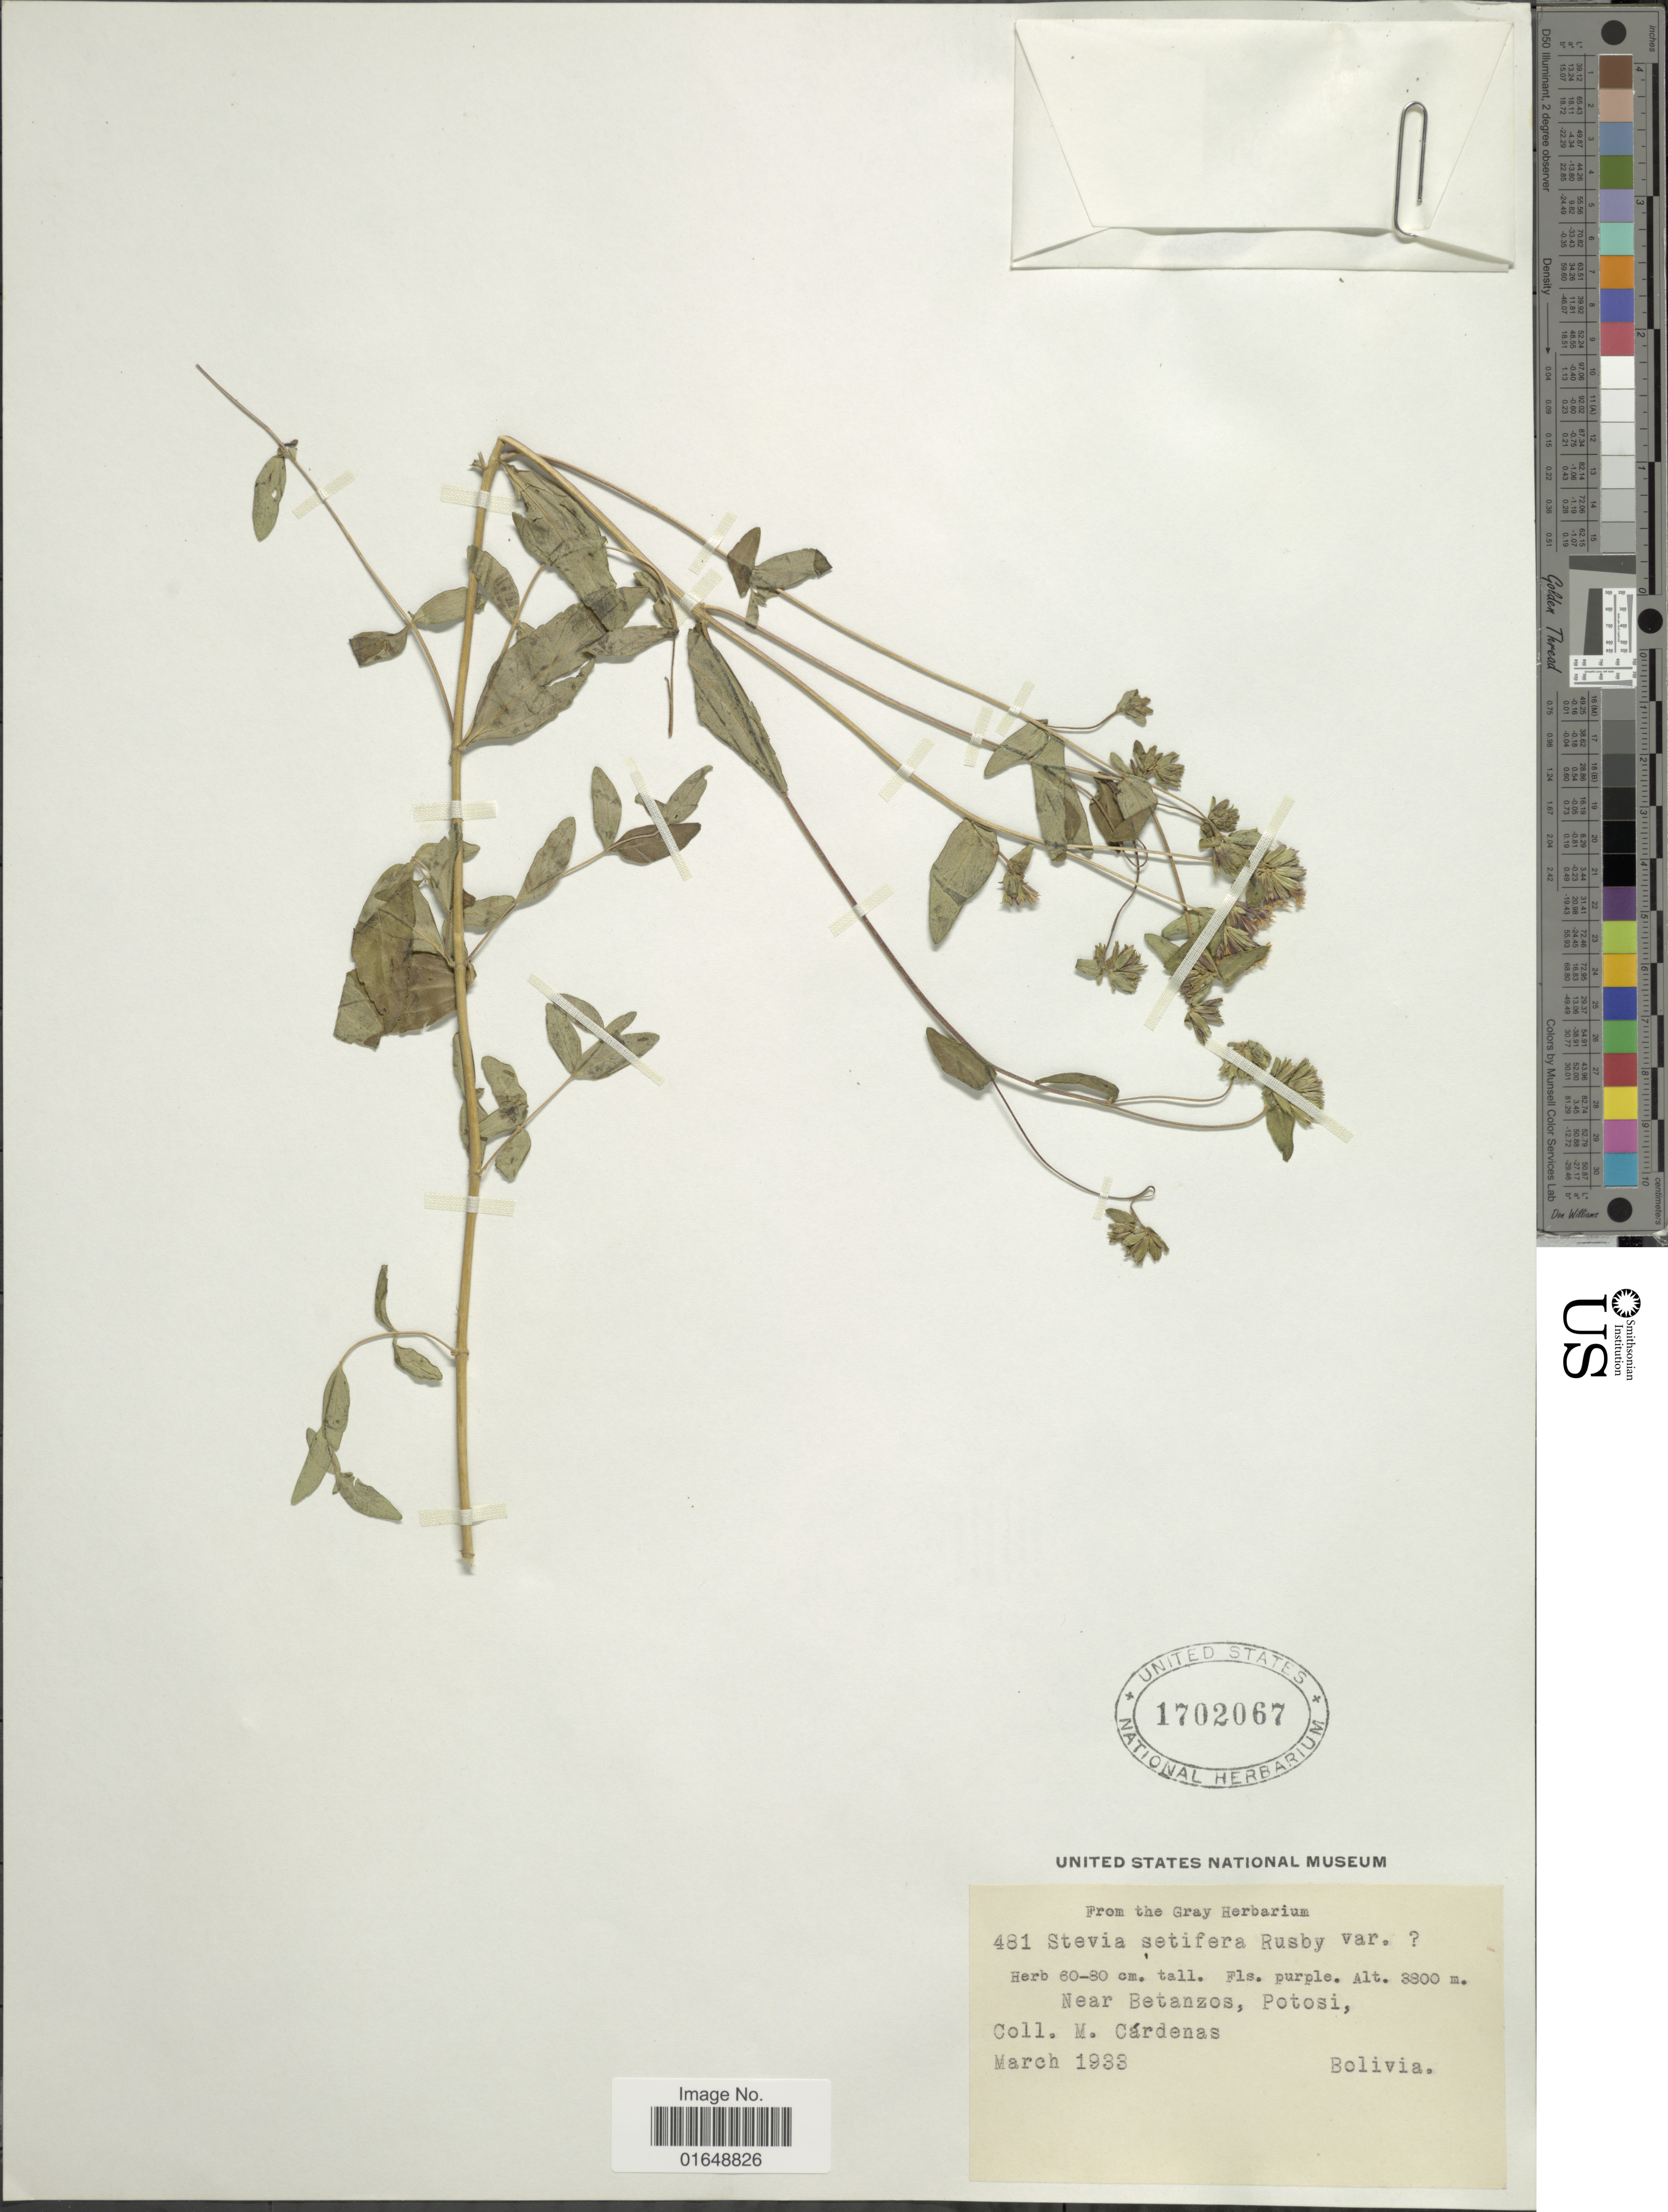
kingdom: Plantae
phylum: Tracheophyta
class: Magnoliopsida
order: Asterales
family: Asteraceae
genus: Stevia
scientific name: Stevia setifera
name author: Rusby ex B.L. Rob.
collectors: M. Cárdenas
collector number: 481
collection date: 1933-03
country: Bolivia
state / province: Potosi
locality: Near Betanzos, Potosi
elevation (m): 3800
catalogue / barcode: US 1702067